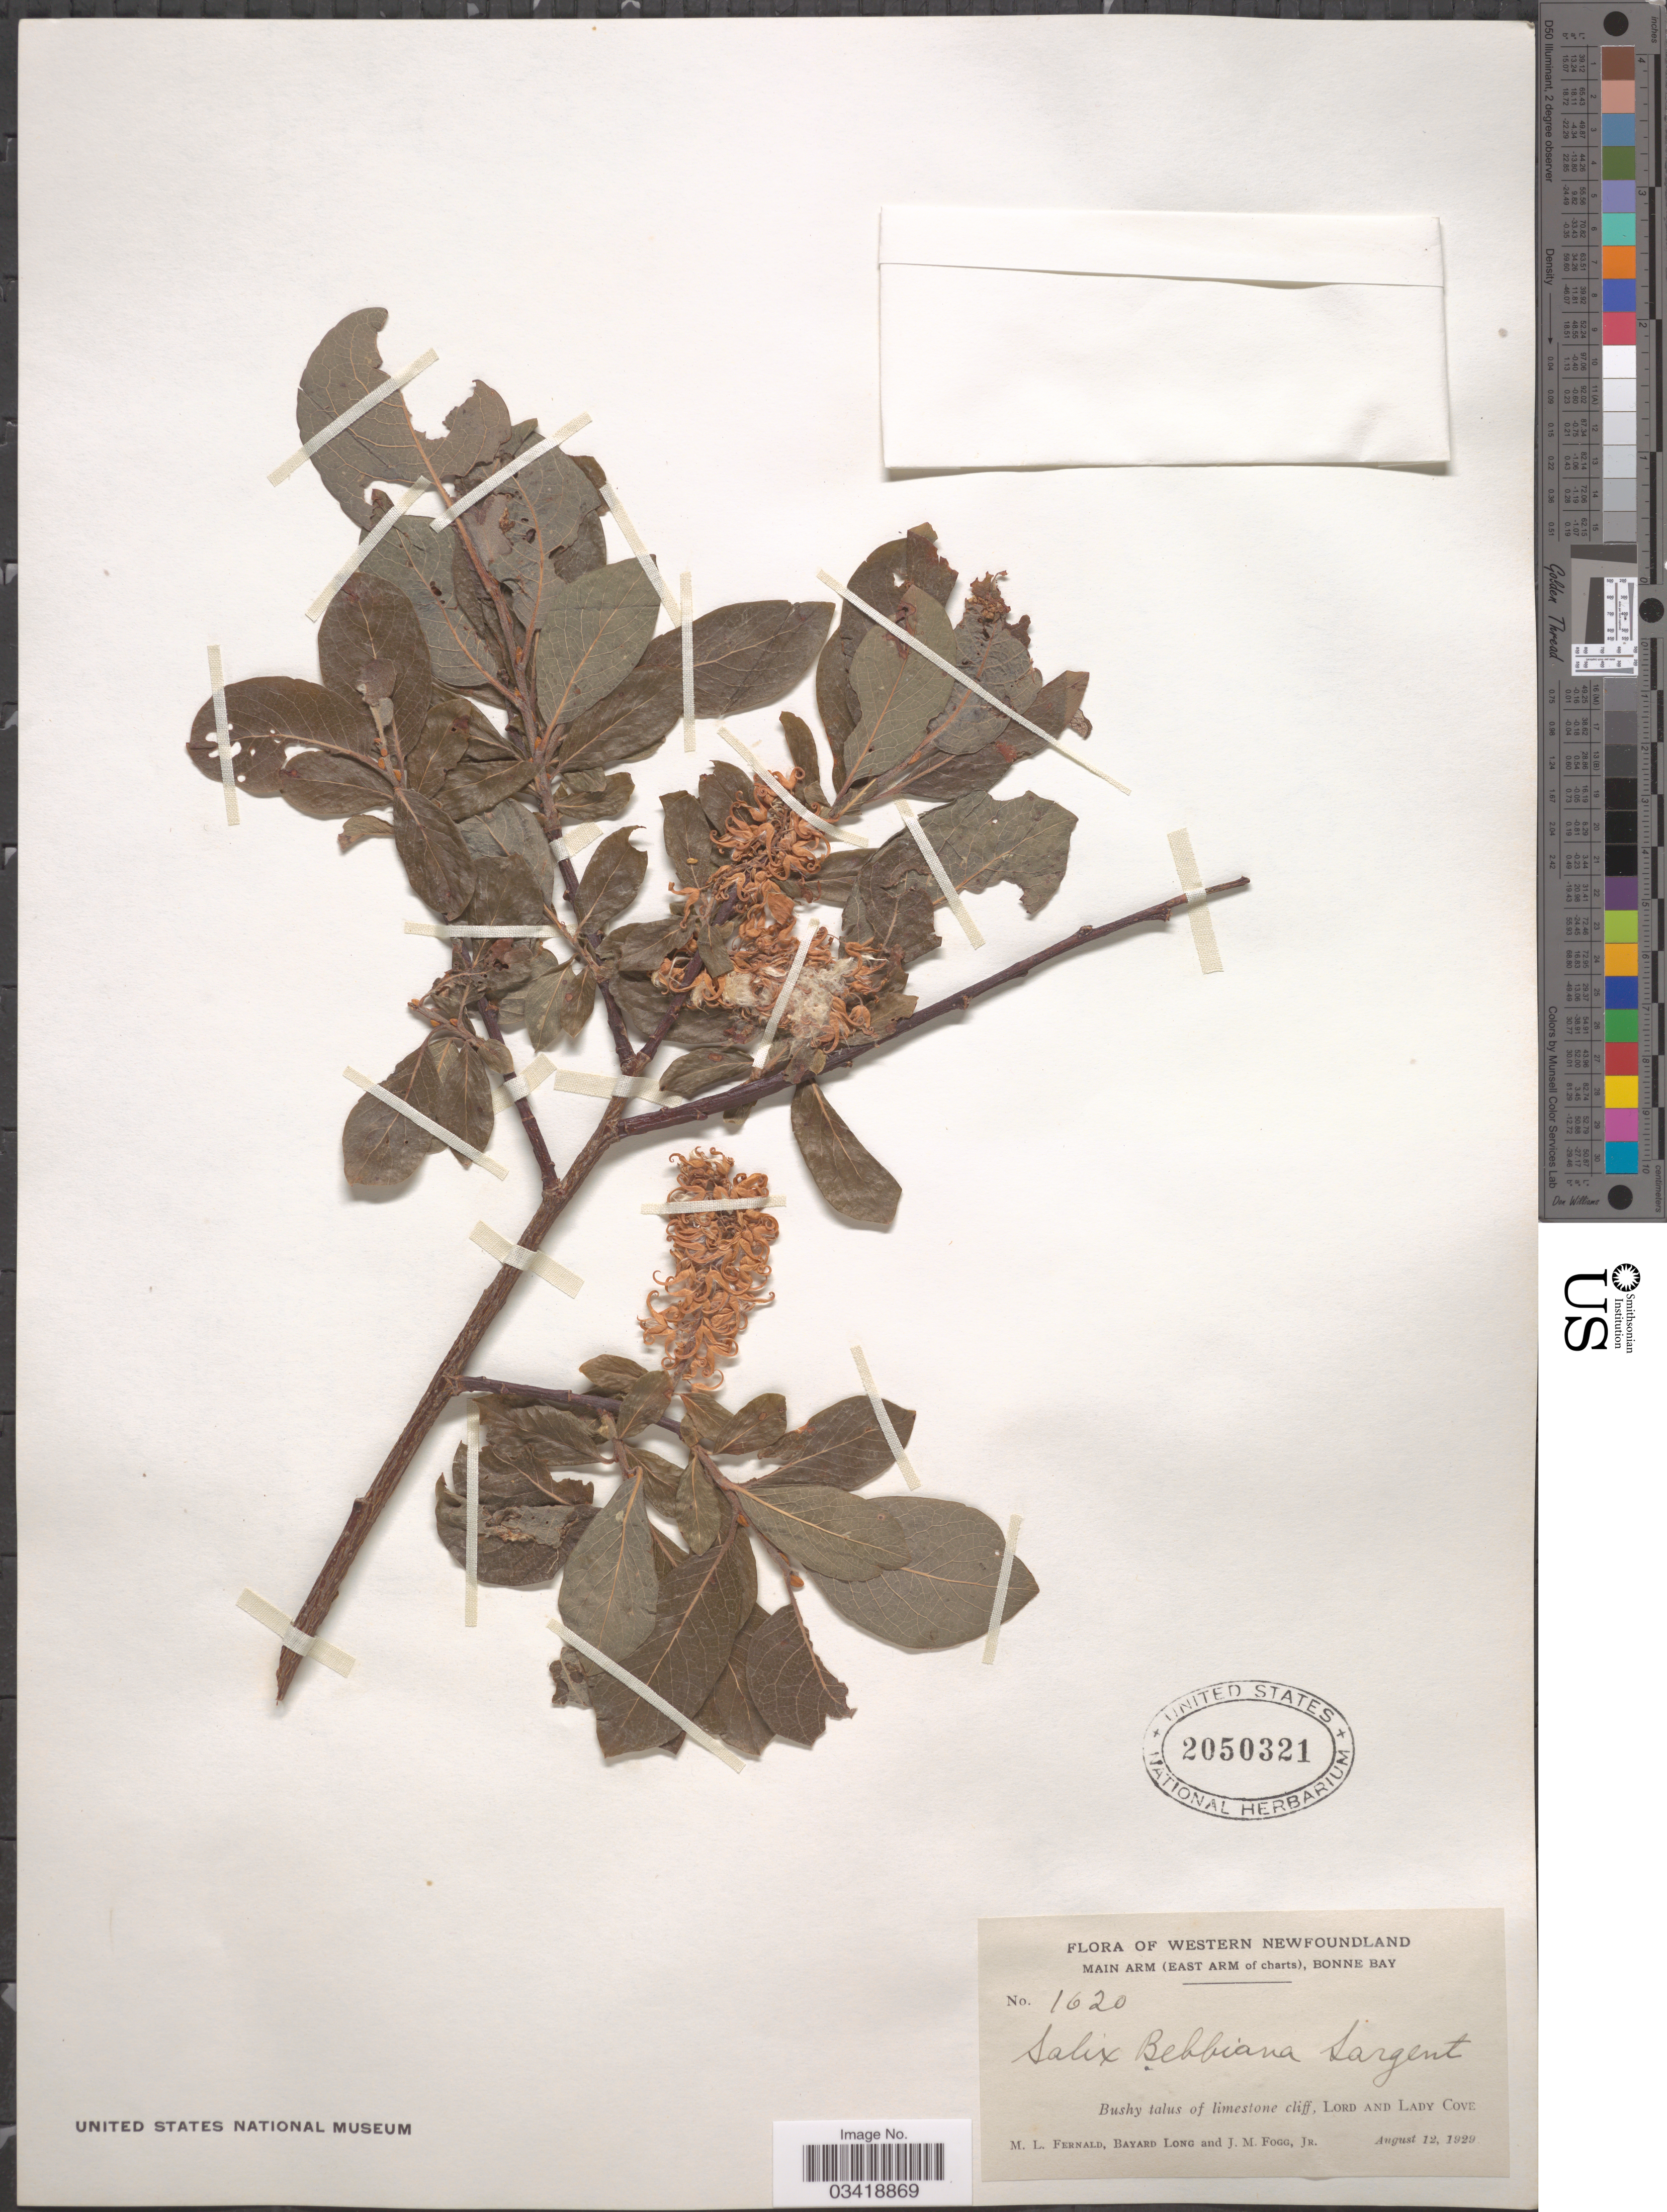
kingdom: Plantae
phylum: Tracheophyta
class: Magnoliopsida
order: Malpighiales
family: Salicaceae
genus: Salix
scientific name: Salix bebbiana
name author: Sarg.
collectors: M. L. Fernald, B. Long & J. Fogg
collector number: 1620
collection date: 1929-08-12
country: Canada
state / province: Newfoundland and Labrador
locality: Western Newfoundland. Main Arm (East Arm of charts), Bonne Bay. Lord and Lady Cove.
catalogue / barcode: US 2050321